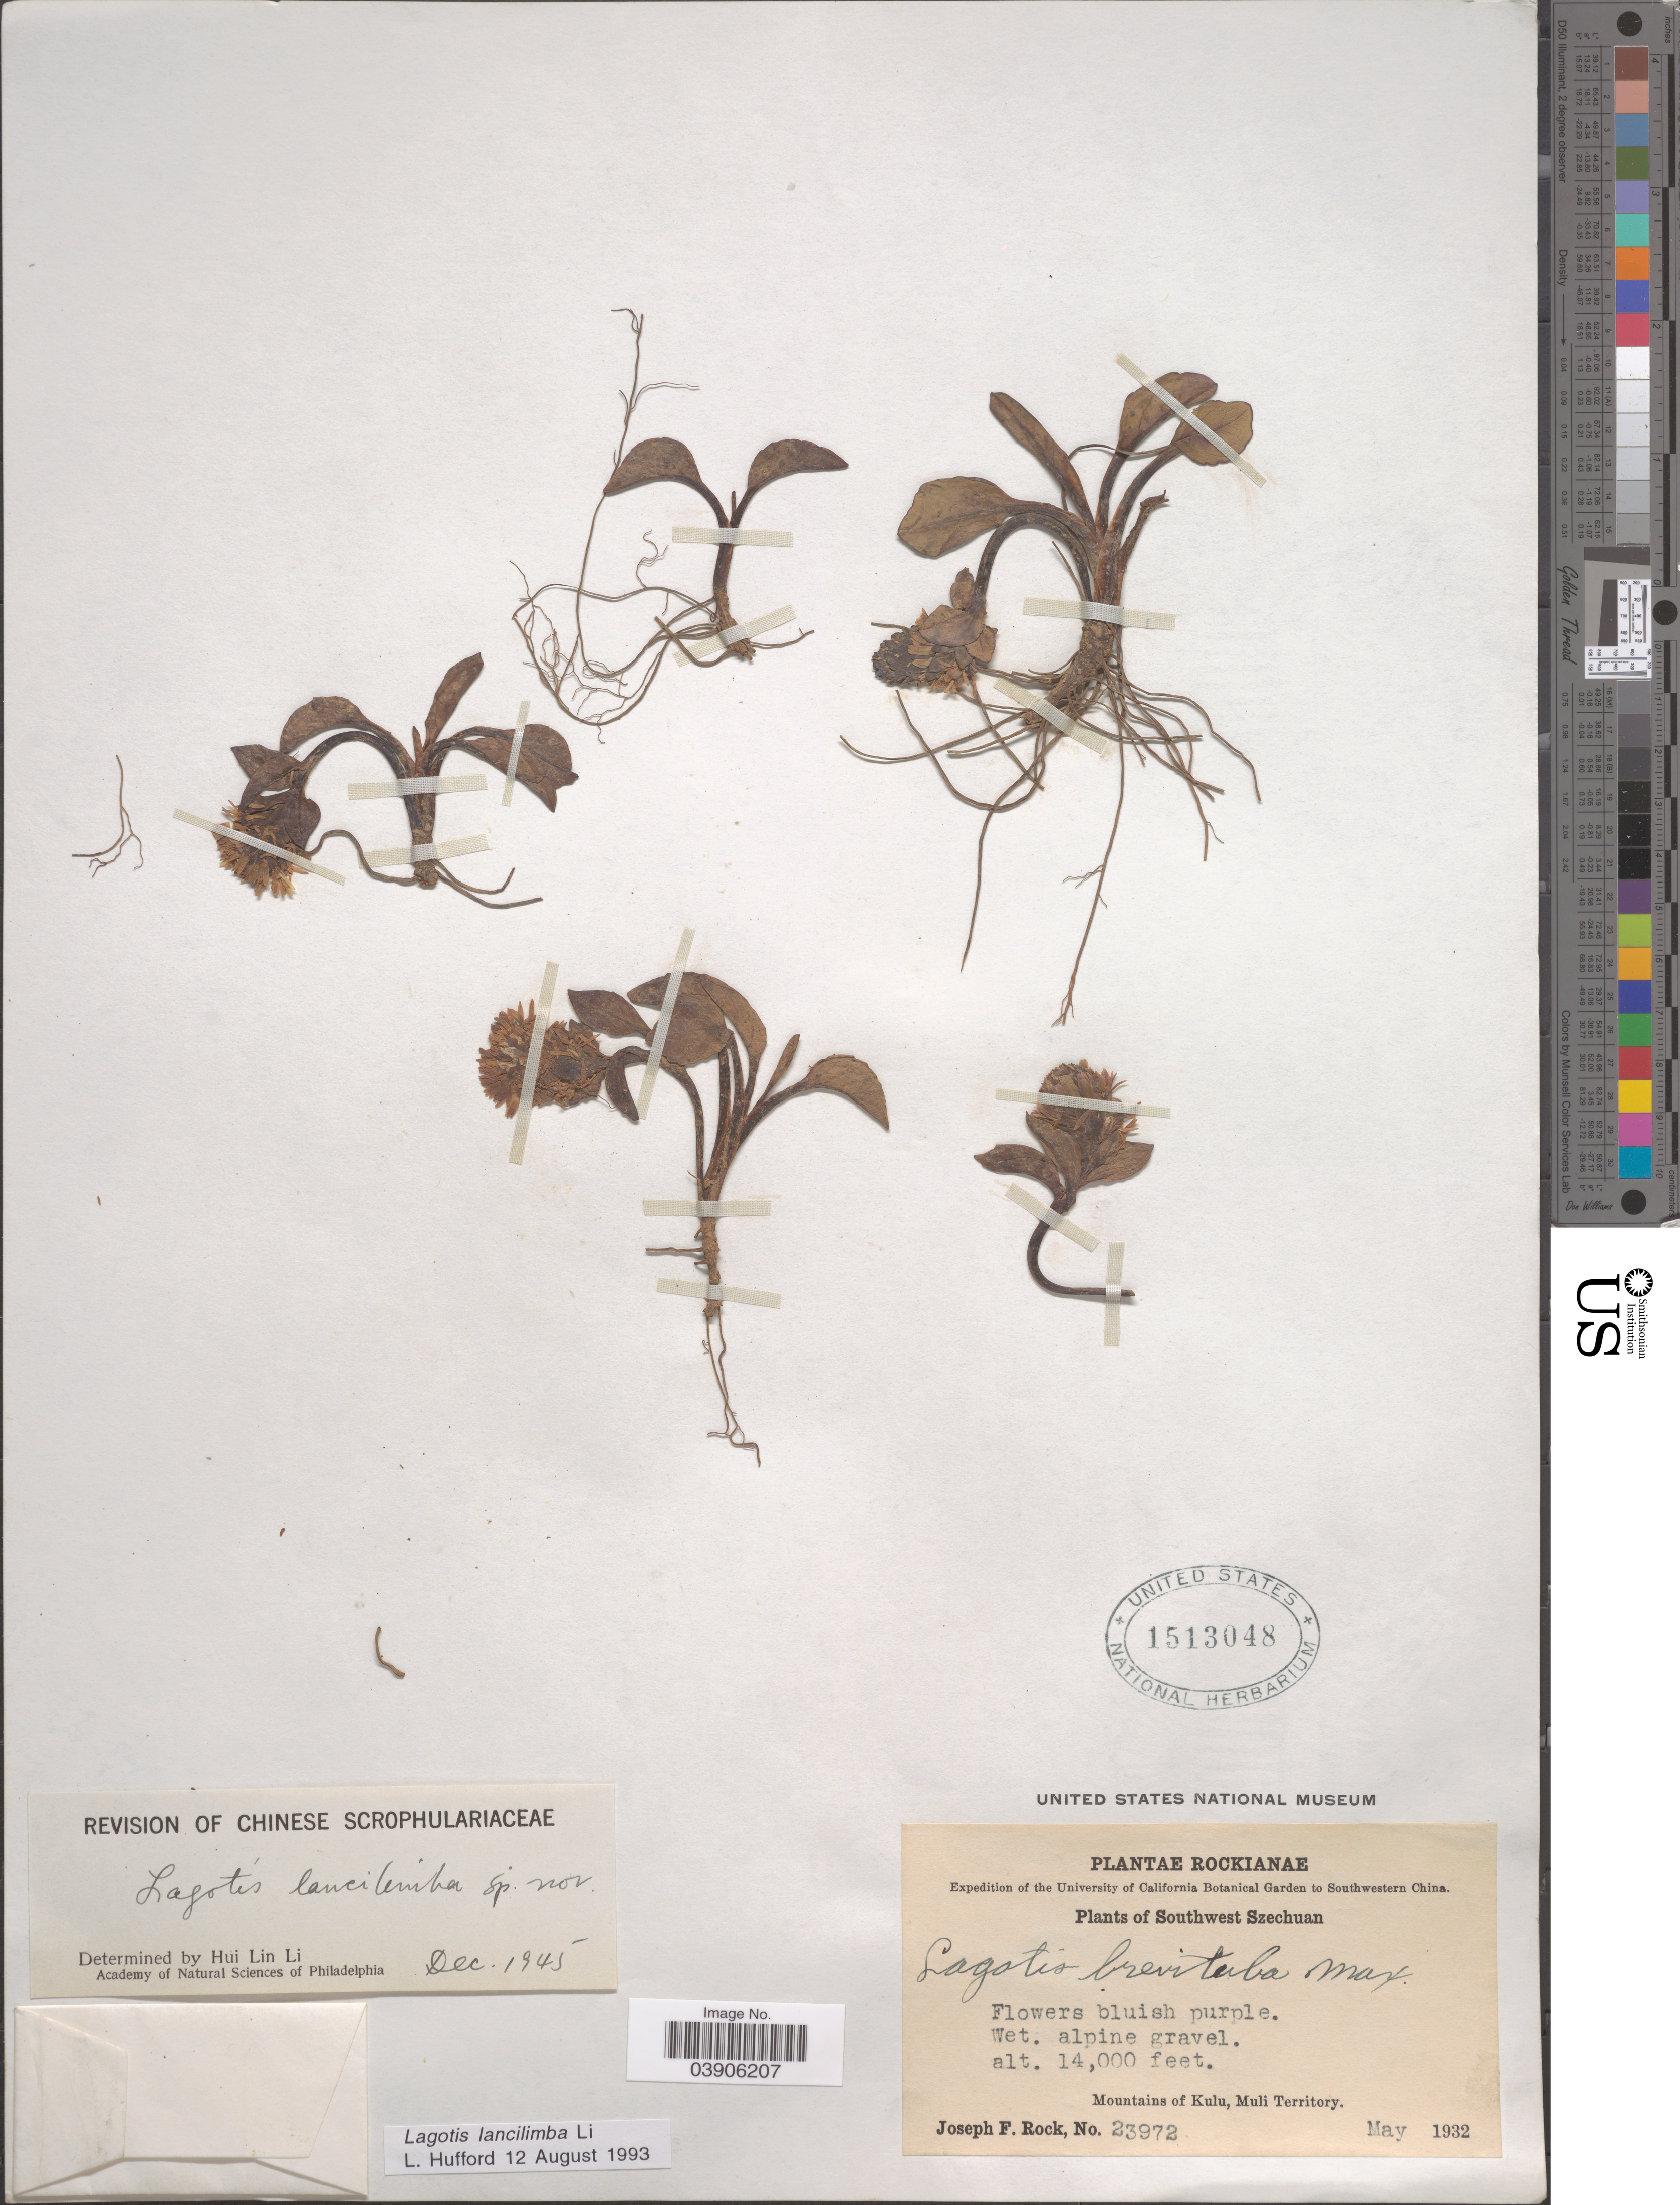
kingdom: Plantae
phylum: Tracheophyta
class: Magnoliopsida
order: Lamiales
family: Plantaginaceae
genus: Lagotis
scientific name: Lagotis lancilimba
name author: H.L. Li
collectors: J. F. Rock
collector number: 23972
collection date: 1932-05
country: China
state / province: Sichuan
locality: Southwestern China. Southwest Szechuan. Mountains of Kulu, Muli Territory.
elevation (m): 4267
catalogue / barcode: US 1513048